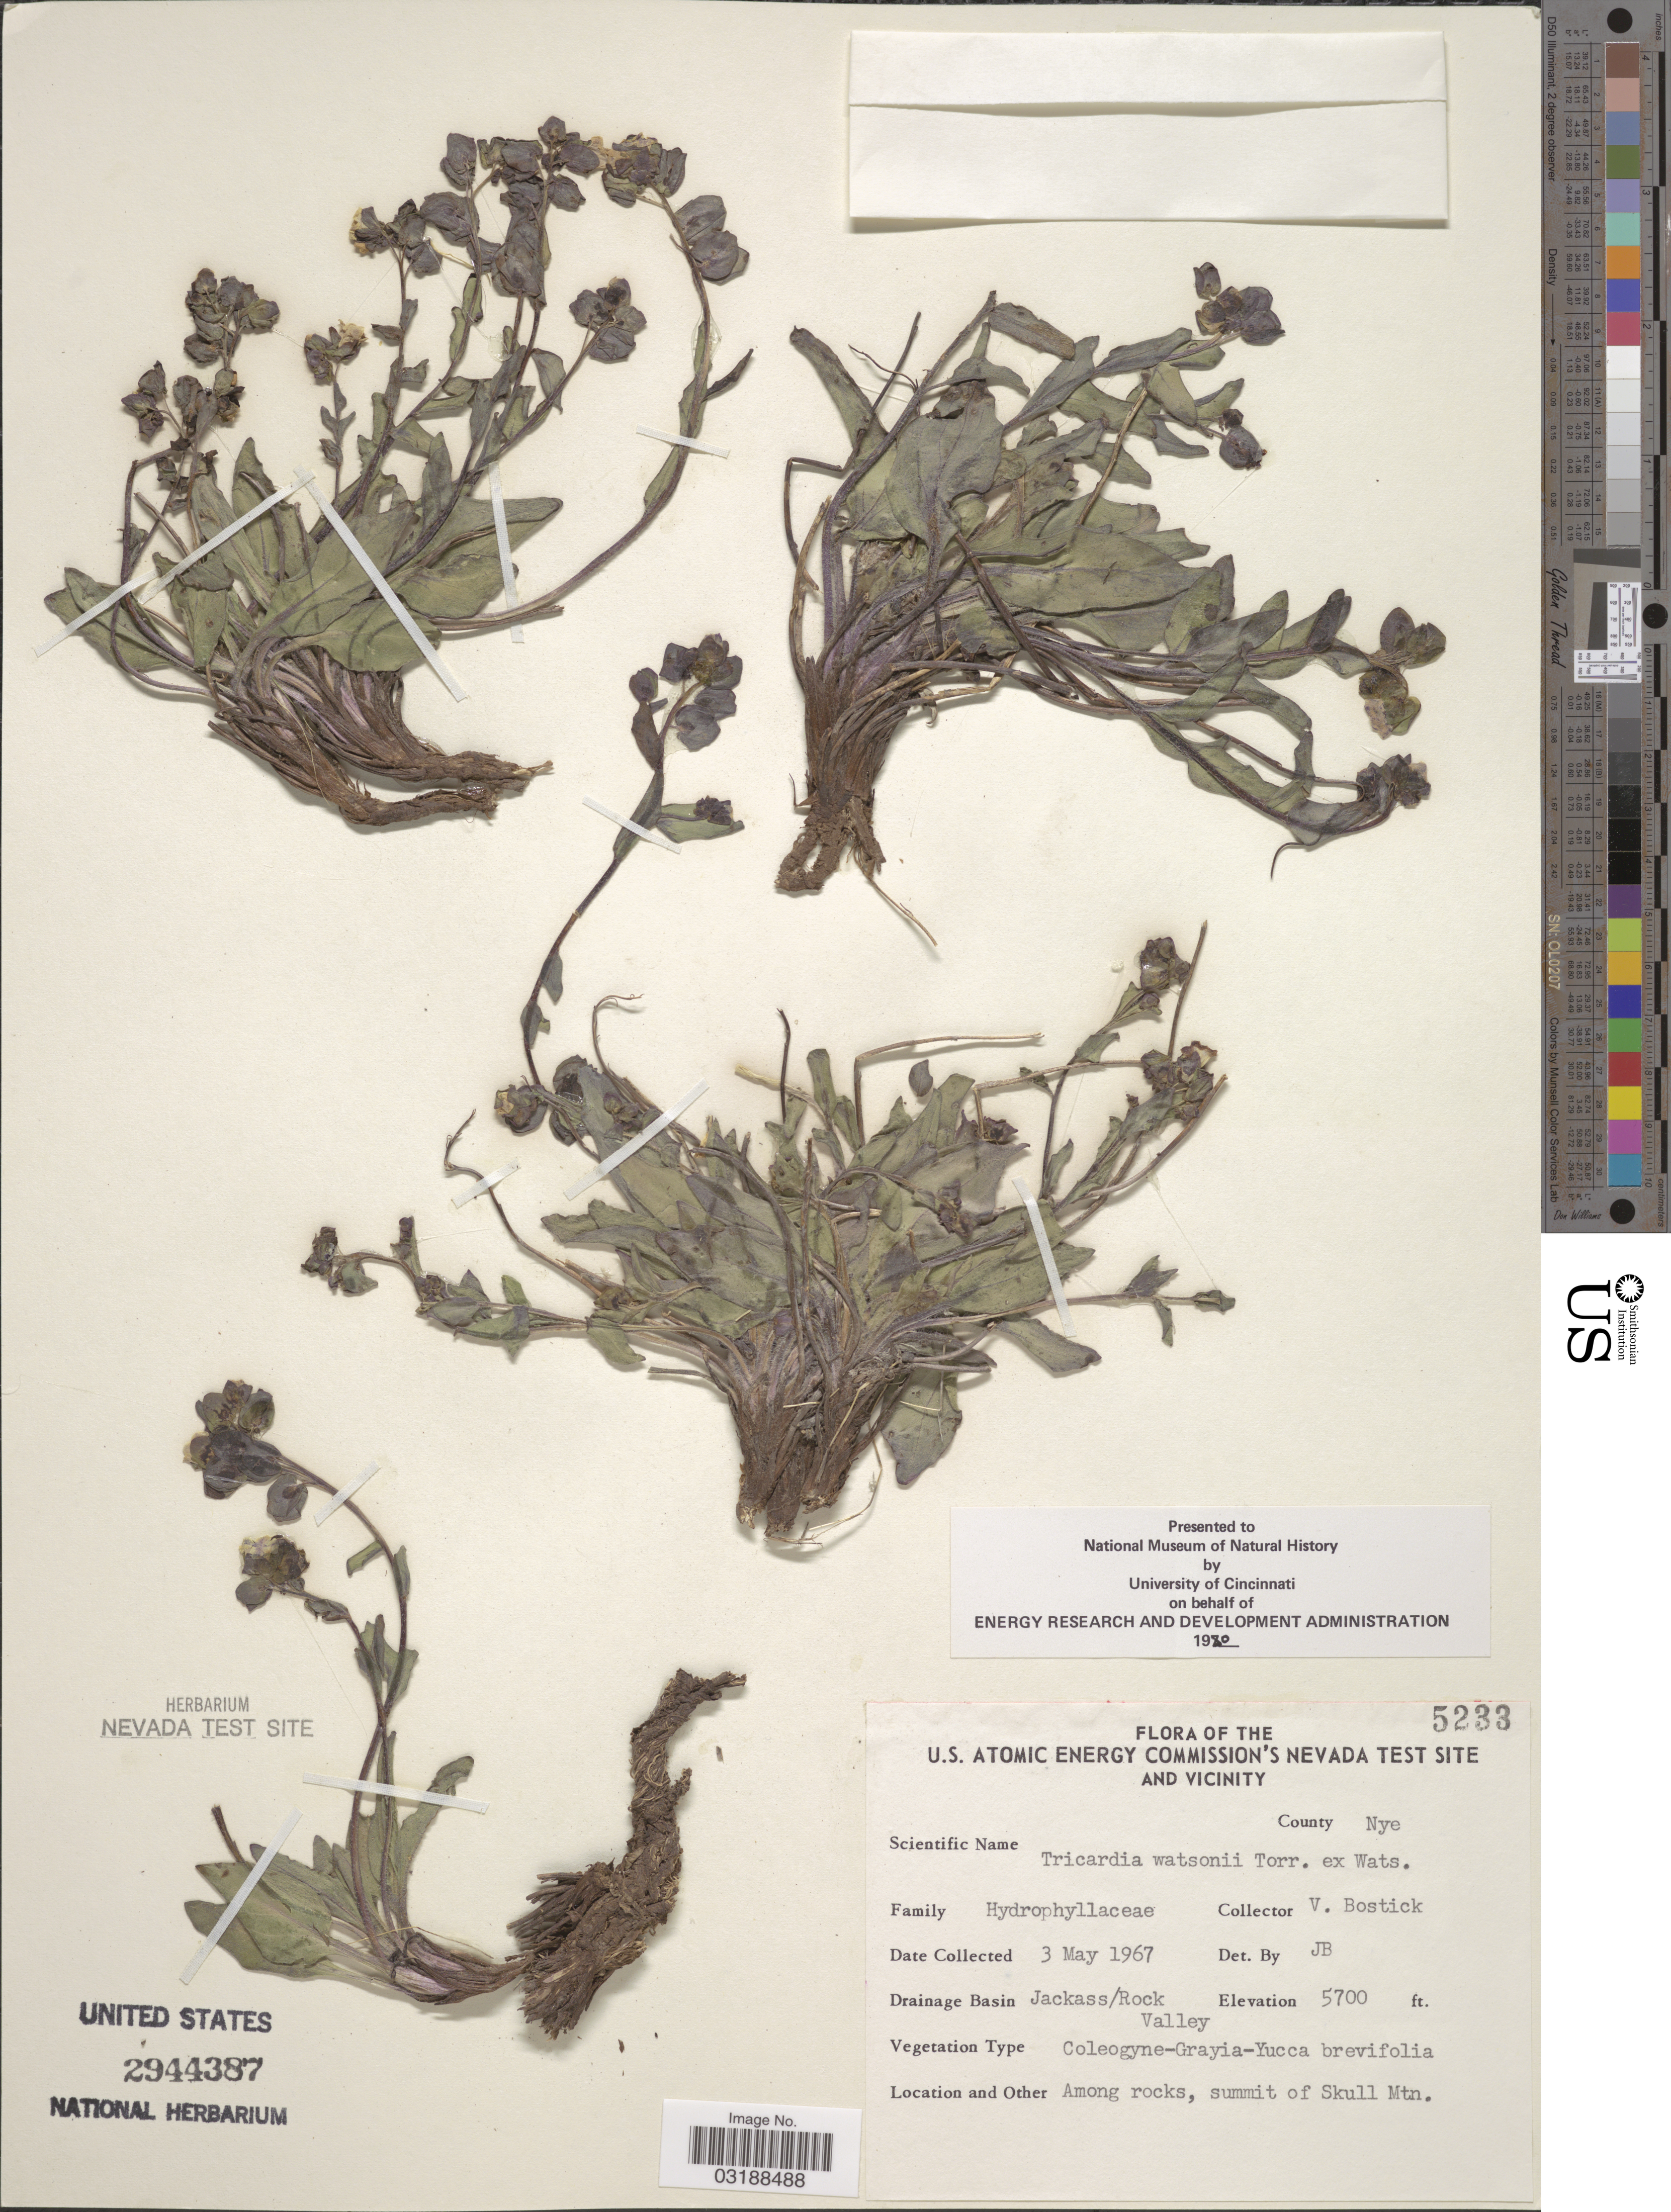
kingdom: Plantae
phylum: Tracheophyta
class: Magnoliopsida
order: Boraginales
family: Hydrophyllaceae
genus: Tricardia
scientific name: Tricardia watsonii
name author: Torr. ex S. Watson in C. King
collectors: V. Bostick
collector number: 5233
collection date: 1967-05-03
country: United States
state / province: Nevada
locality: U.S. Atomic Energy Commission's Nevada Test Site and Vicinity, County Nye, Drainage Basin Jackass/Rock Valley, Among rocks, summit of Skull Mtn.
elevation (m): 1737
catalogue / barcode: US 2944387